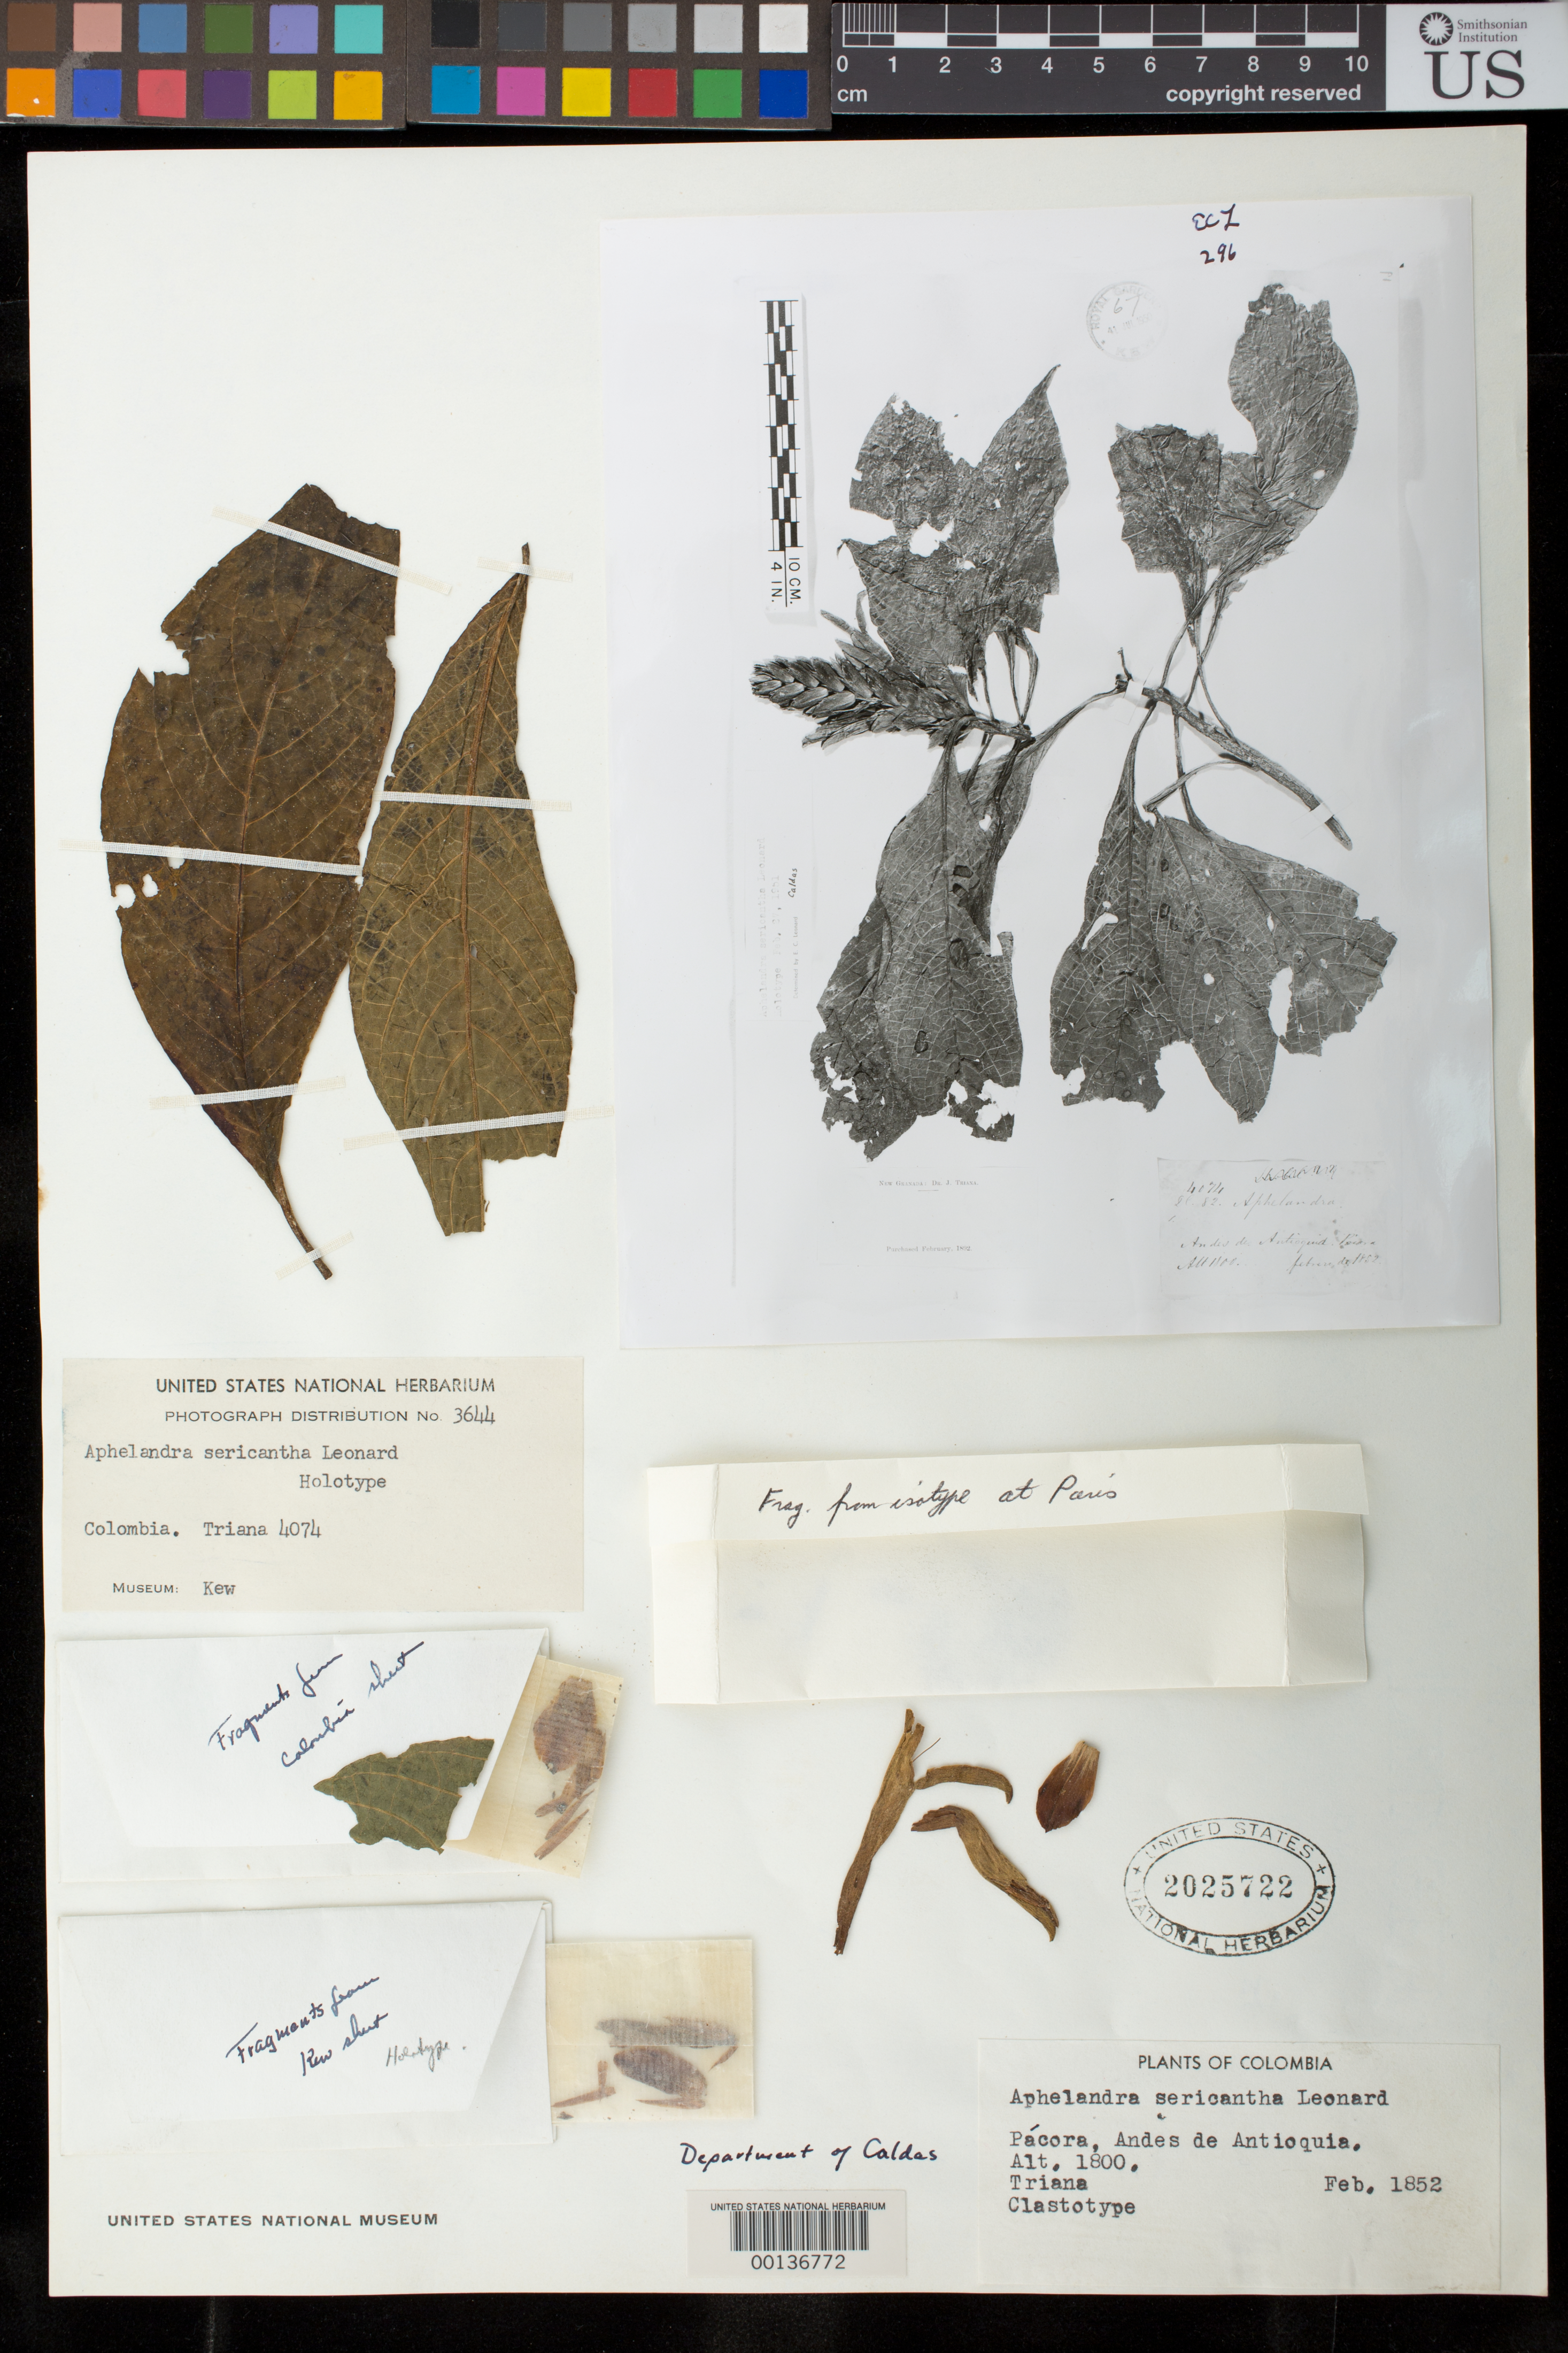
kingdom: Plantae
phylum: Tracheophyta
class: Magnoliopsida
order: Lamiales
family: Acanthaceae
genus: Aphelandra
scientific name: Aphelandra sericantha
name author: Leonard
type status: Isotype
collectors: J. J. Triana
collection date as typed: Feb 1852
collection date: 1852-02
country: Colombia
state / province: Caldas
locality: Pácora, Andes de Antioquia [Dept. of Cauca according to protologue]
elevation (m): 1800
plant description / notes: Photograph (of holotype at Kew) and fragmentary material of type specimens ex Kew (holotype), COL & P (isotypes).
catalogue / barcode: US 2025722